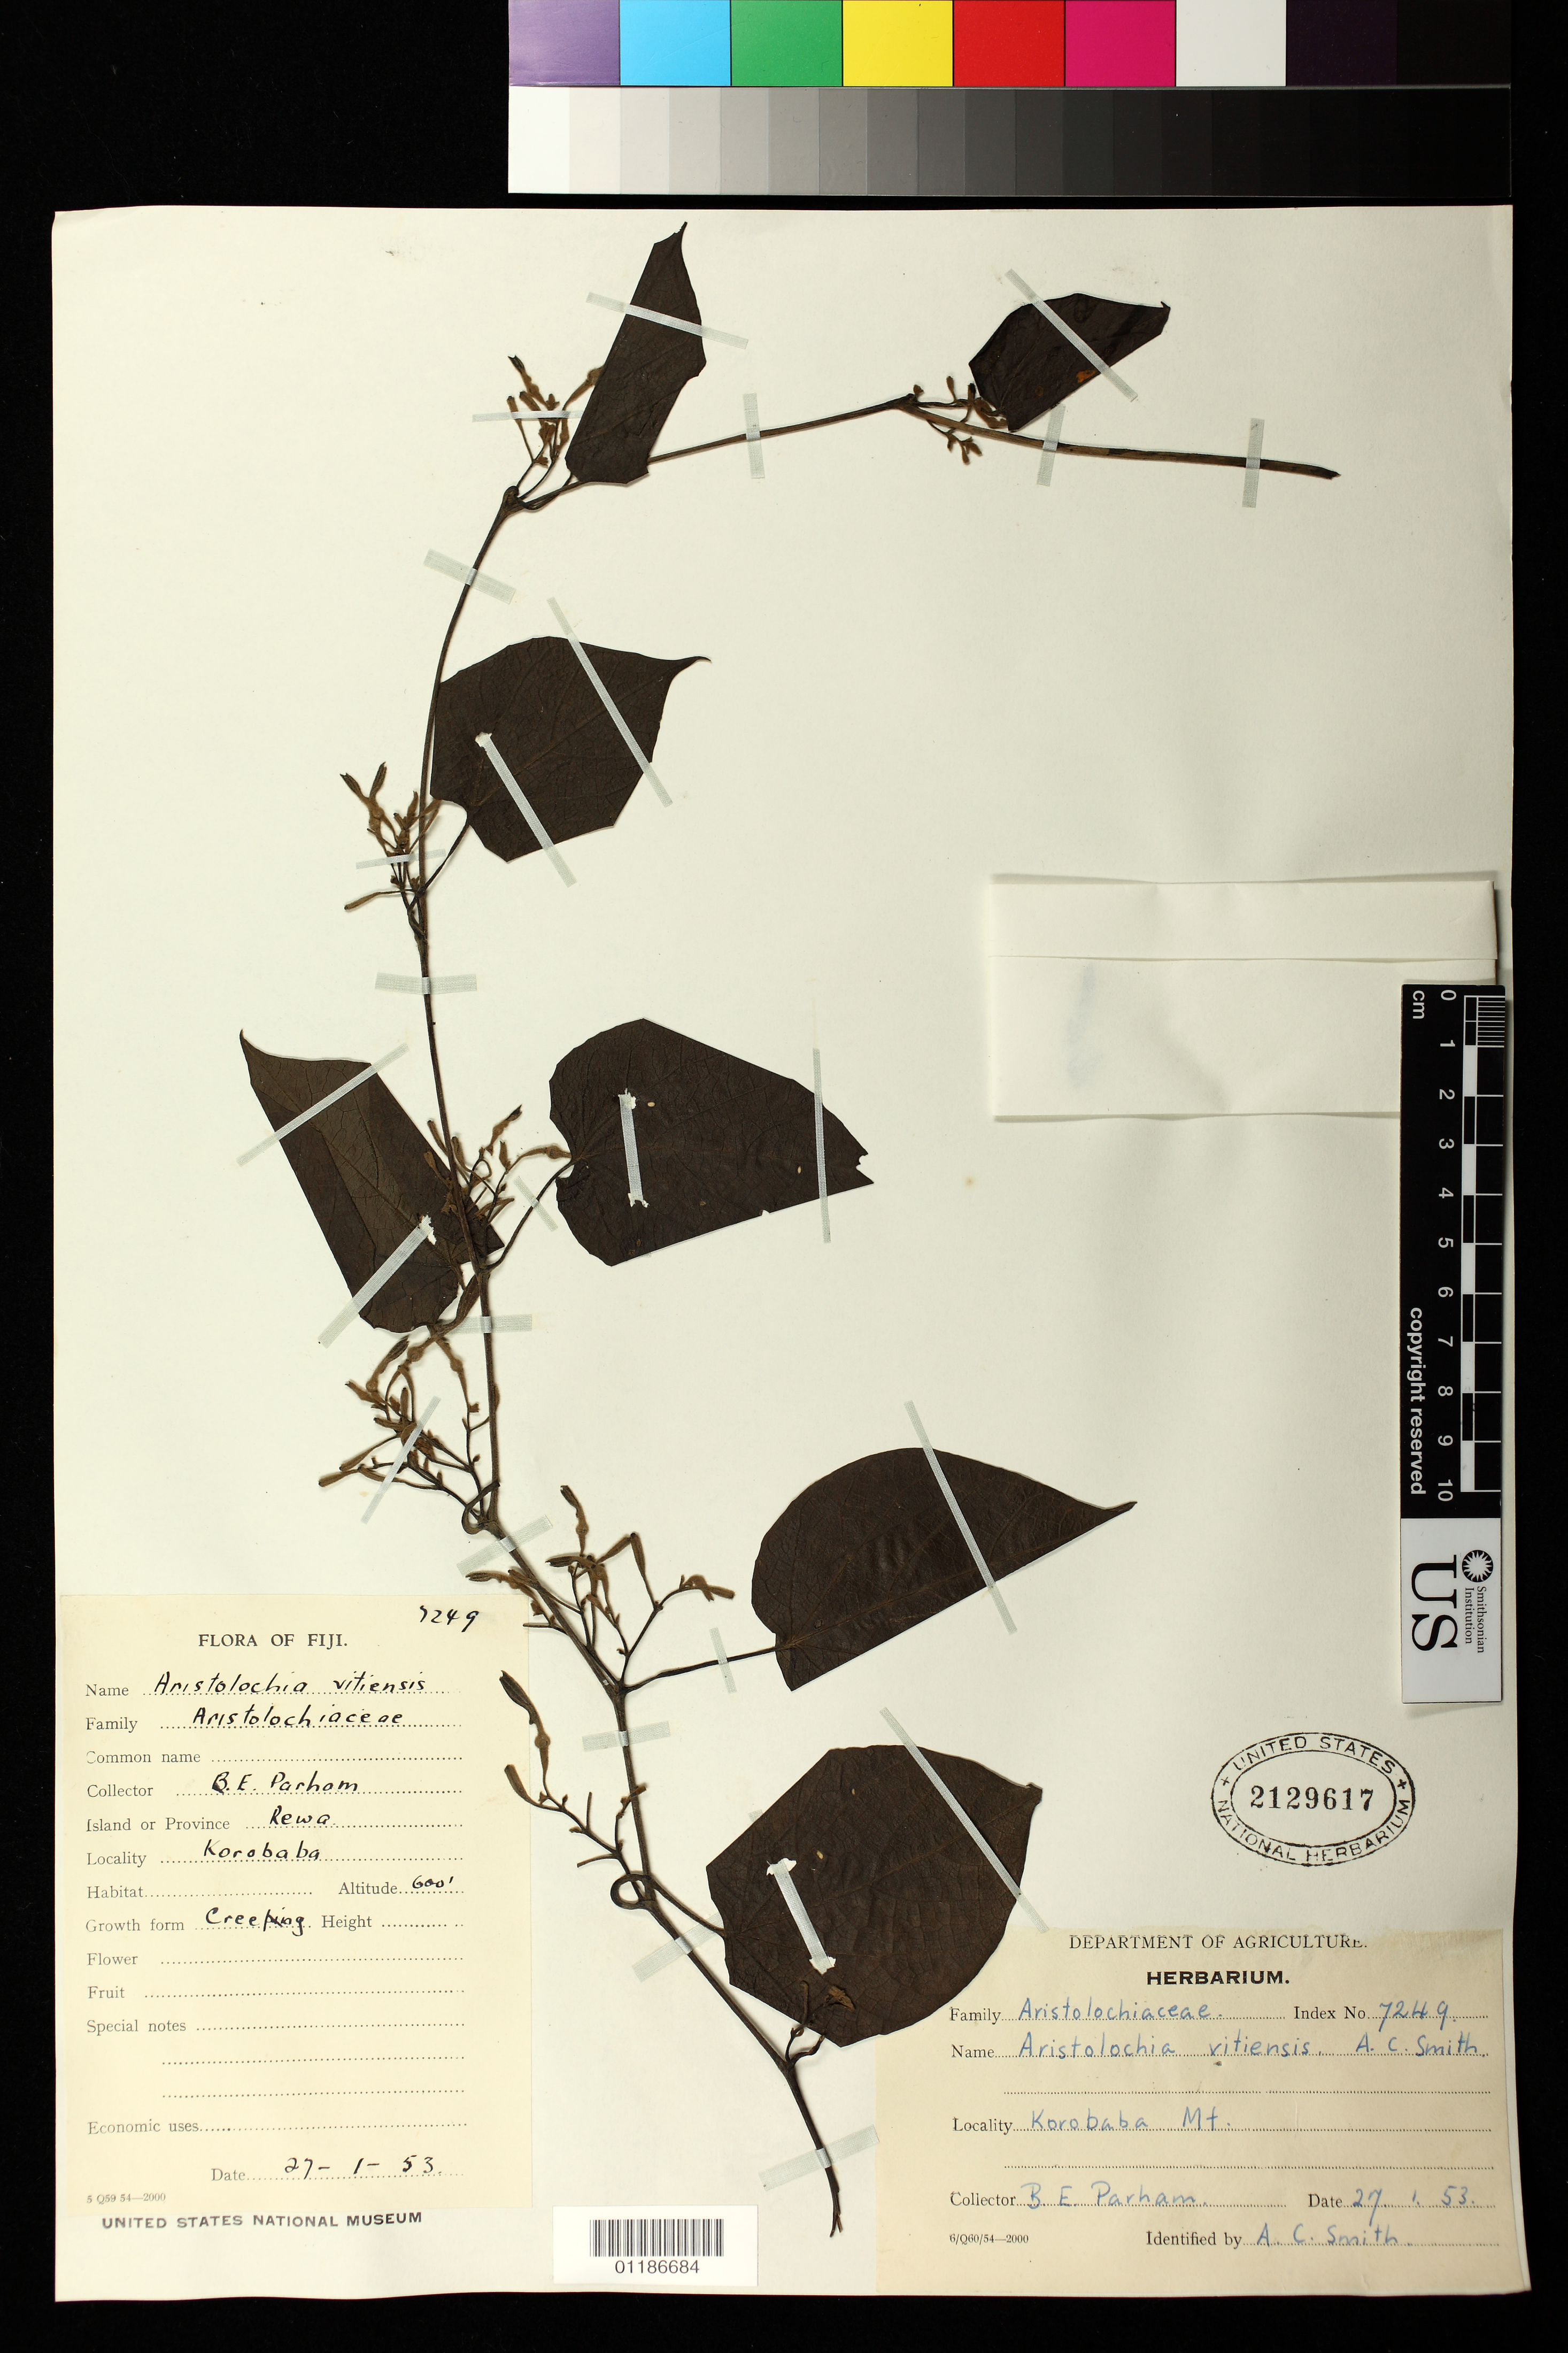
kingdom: Plantae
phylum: Tracheophyta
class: Magnoliopsida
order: Piperales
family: Aristolochiaceae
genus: Aristolochia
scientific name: Aristolochia vitiensis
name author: A.C. Sm.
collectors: B. E. Parham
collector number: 7249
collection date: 1953-01-27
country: Fiji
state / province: Central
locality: Korobaba Mt., Rewa Province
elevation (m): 183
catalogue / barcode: US 2129617